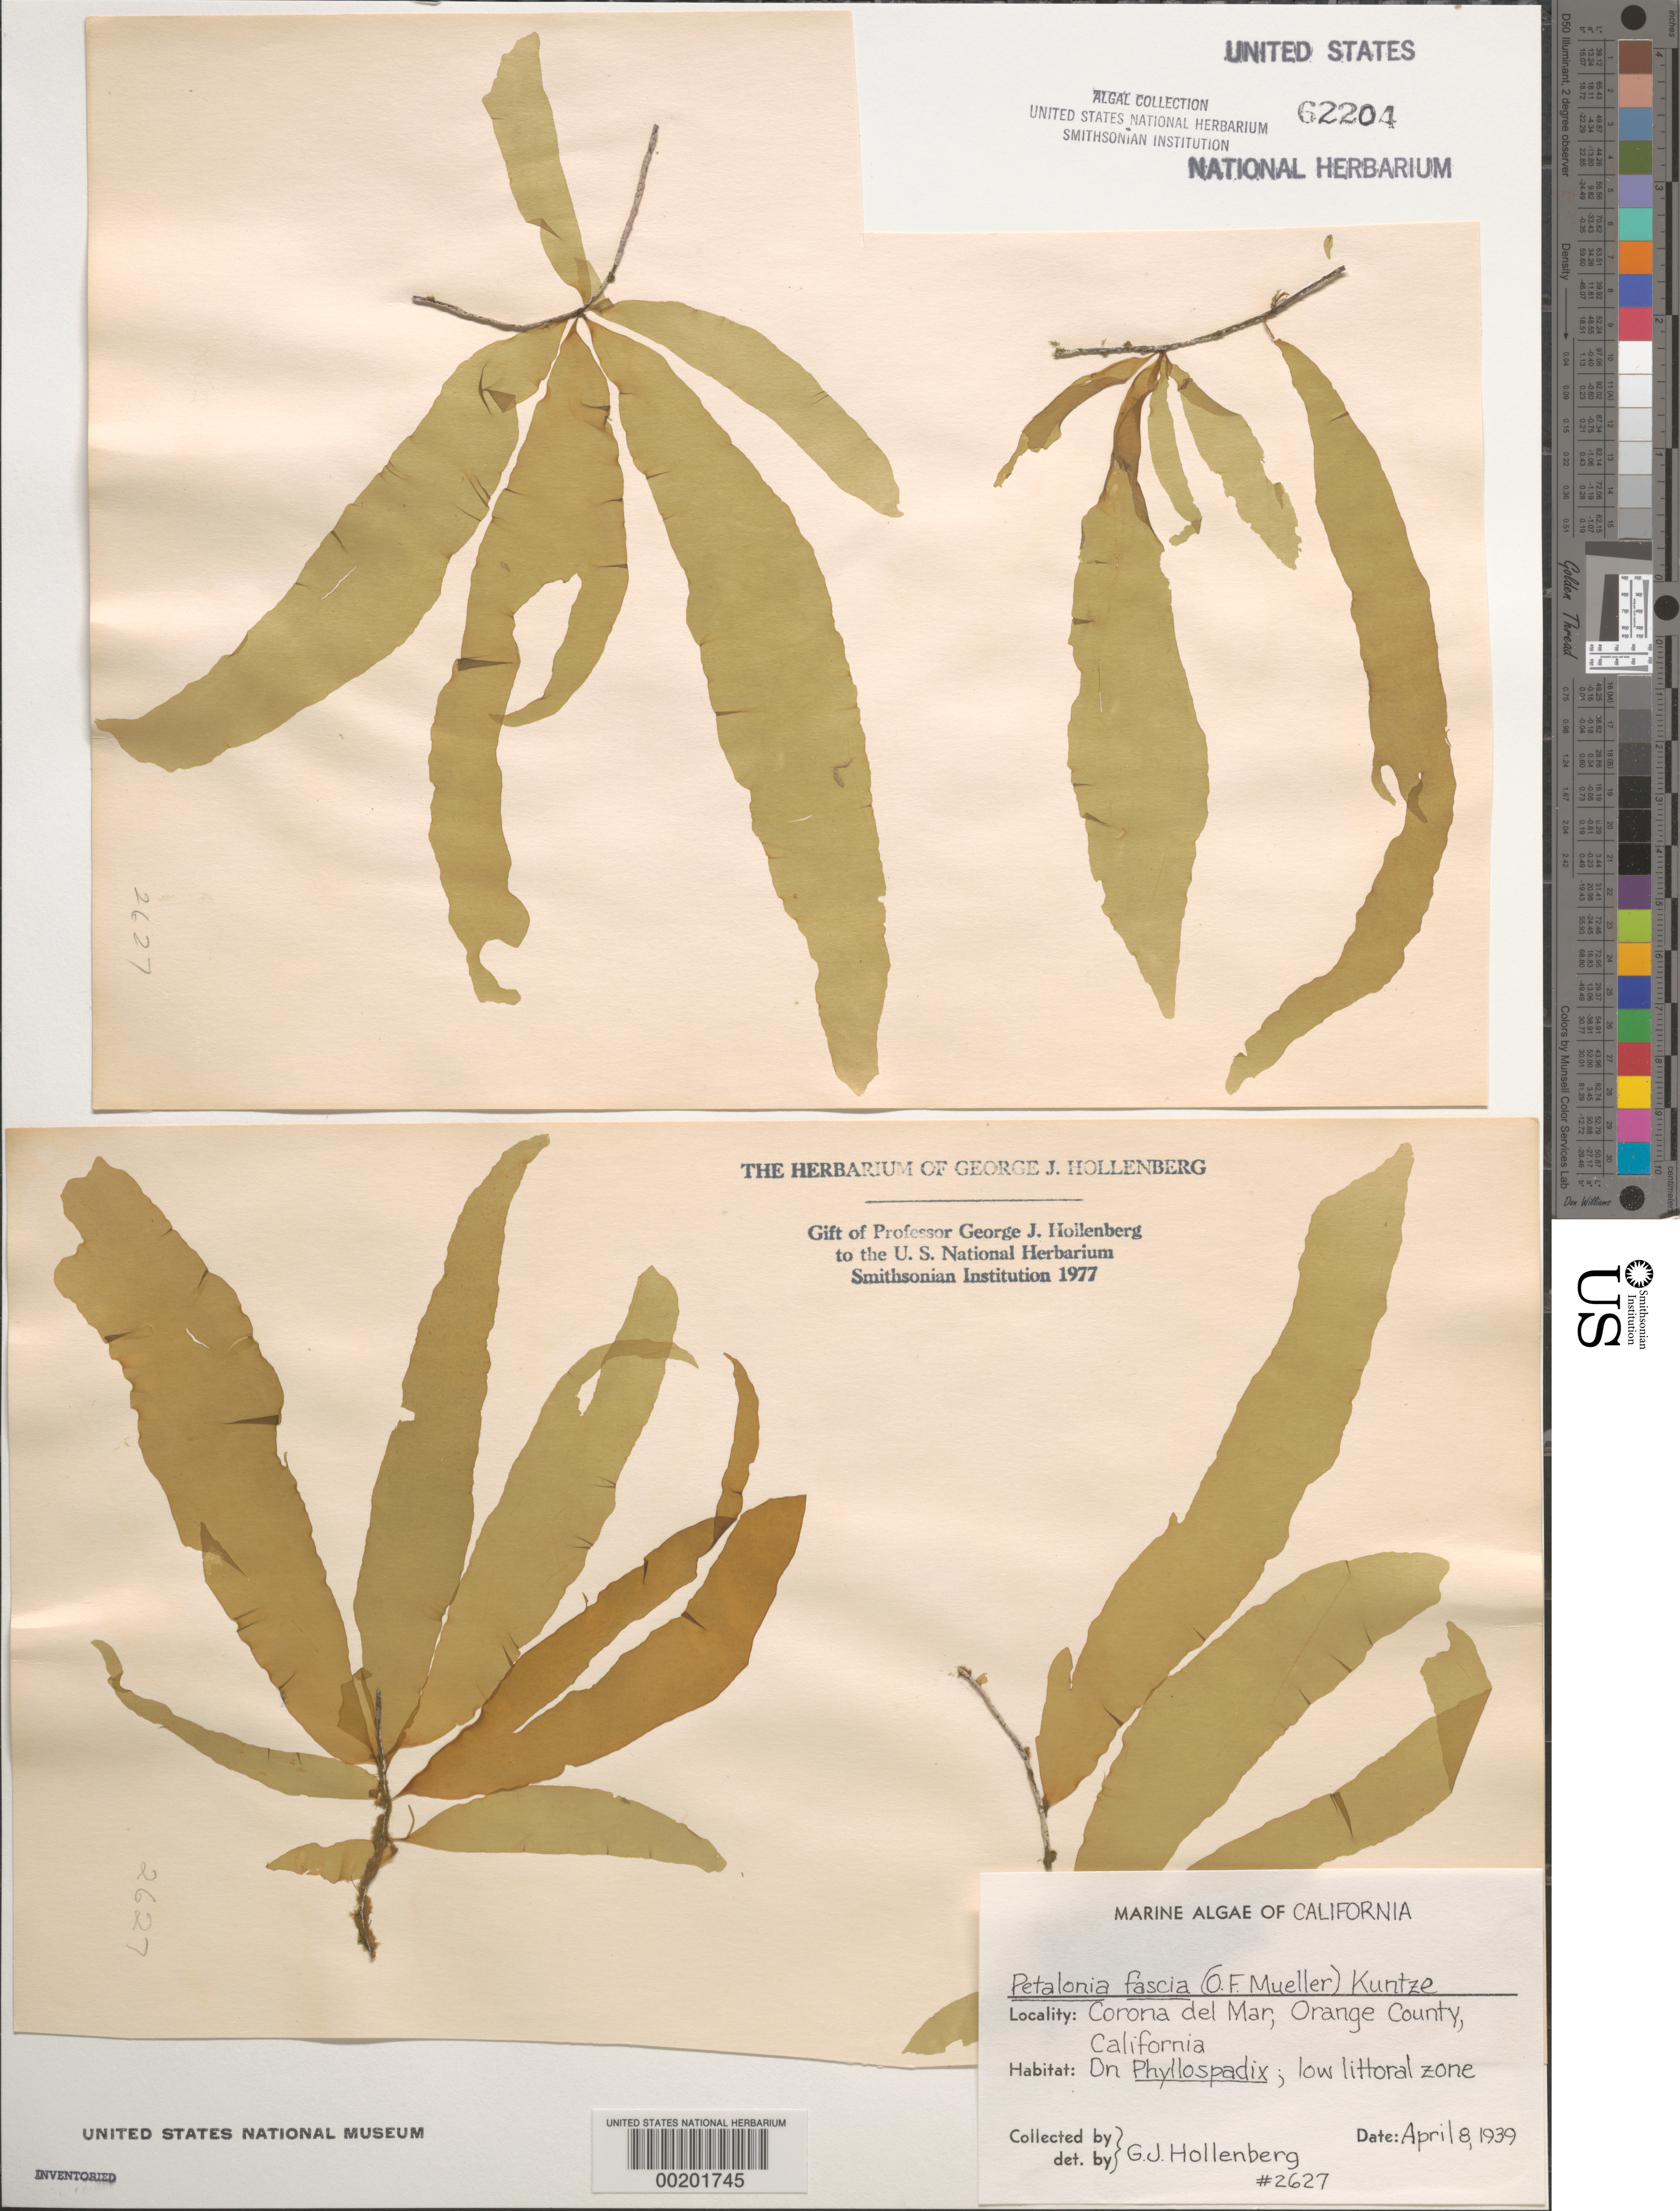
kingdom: Chromista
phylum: Ochrophyta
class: Phaeophyceae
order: Scytosiphonales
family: Scytosiphonaceae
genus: Petalonia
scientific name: Petalonia fascia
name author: (O.F. Müller) Kuntze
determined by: Hollenberg, George J.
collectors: G. Hollenberg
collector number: GJH 2627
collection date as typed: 08 Apr 1939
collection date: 1939-04-08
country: United States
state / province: California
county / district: Orange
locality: Corona del Mar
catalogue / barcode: US 62204